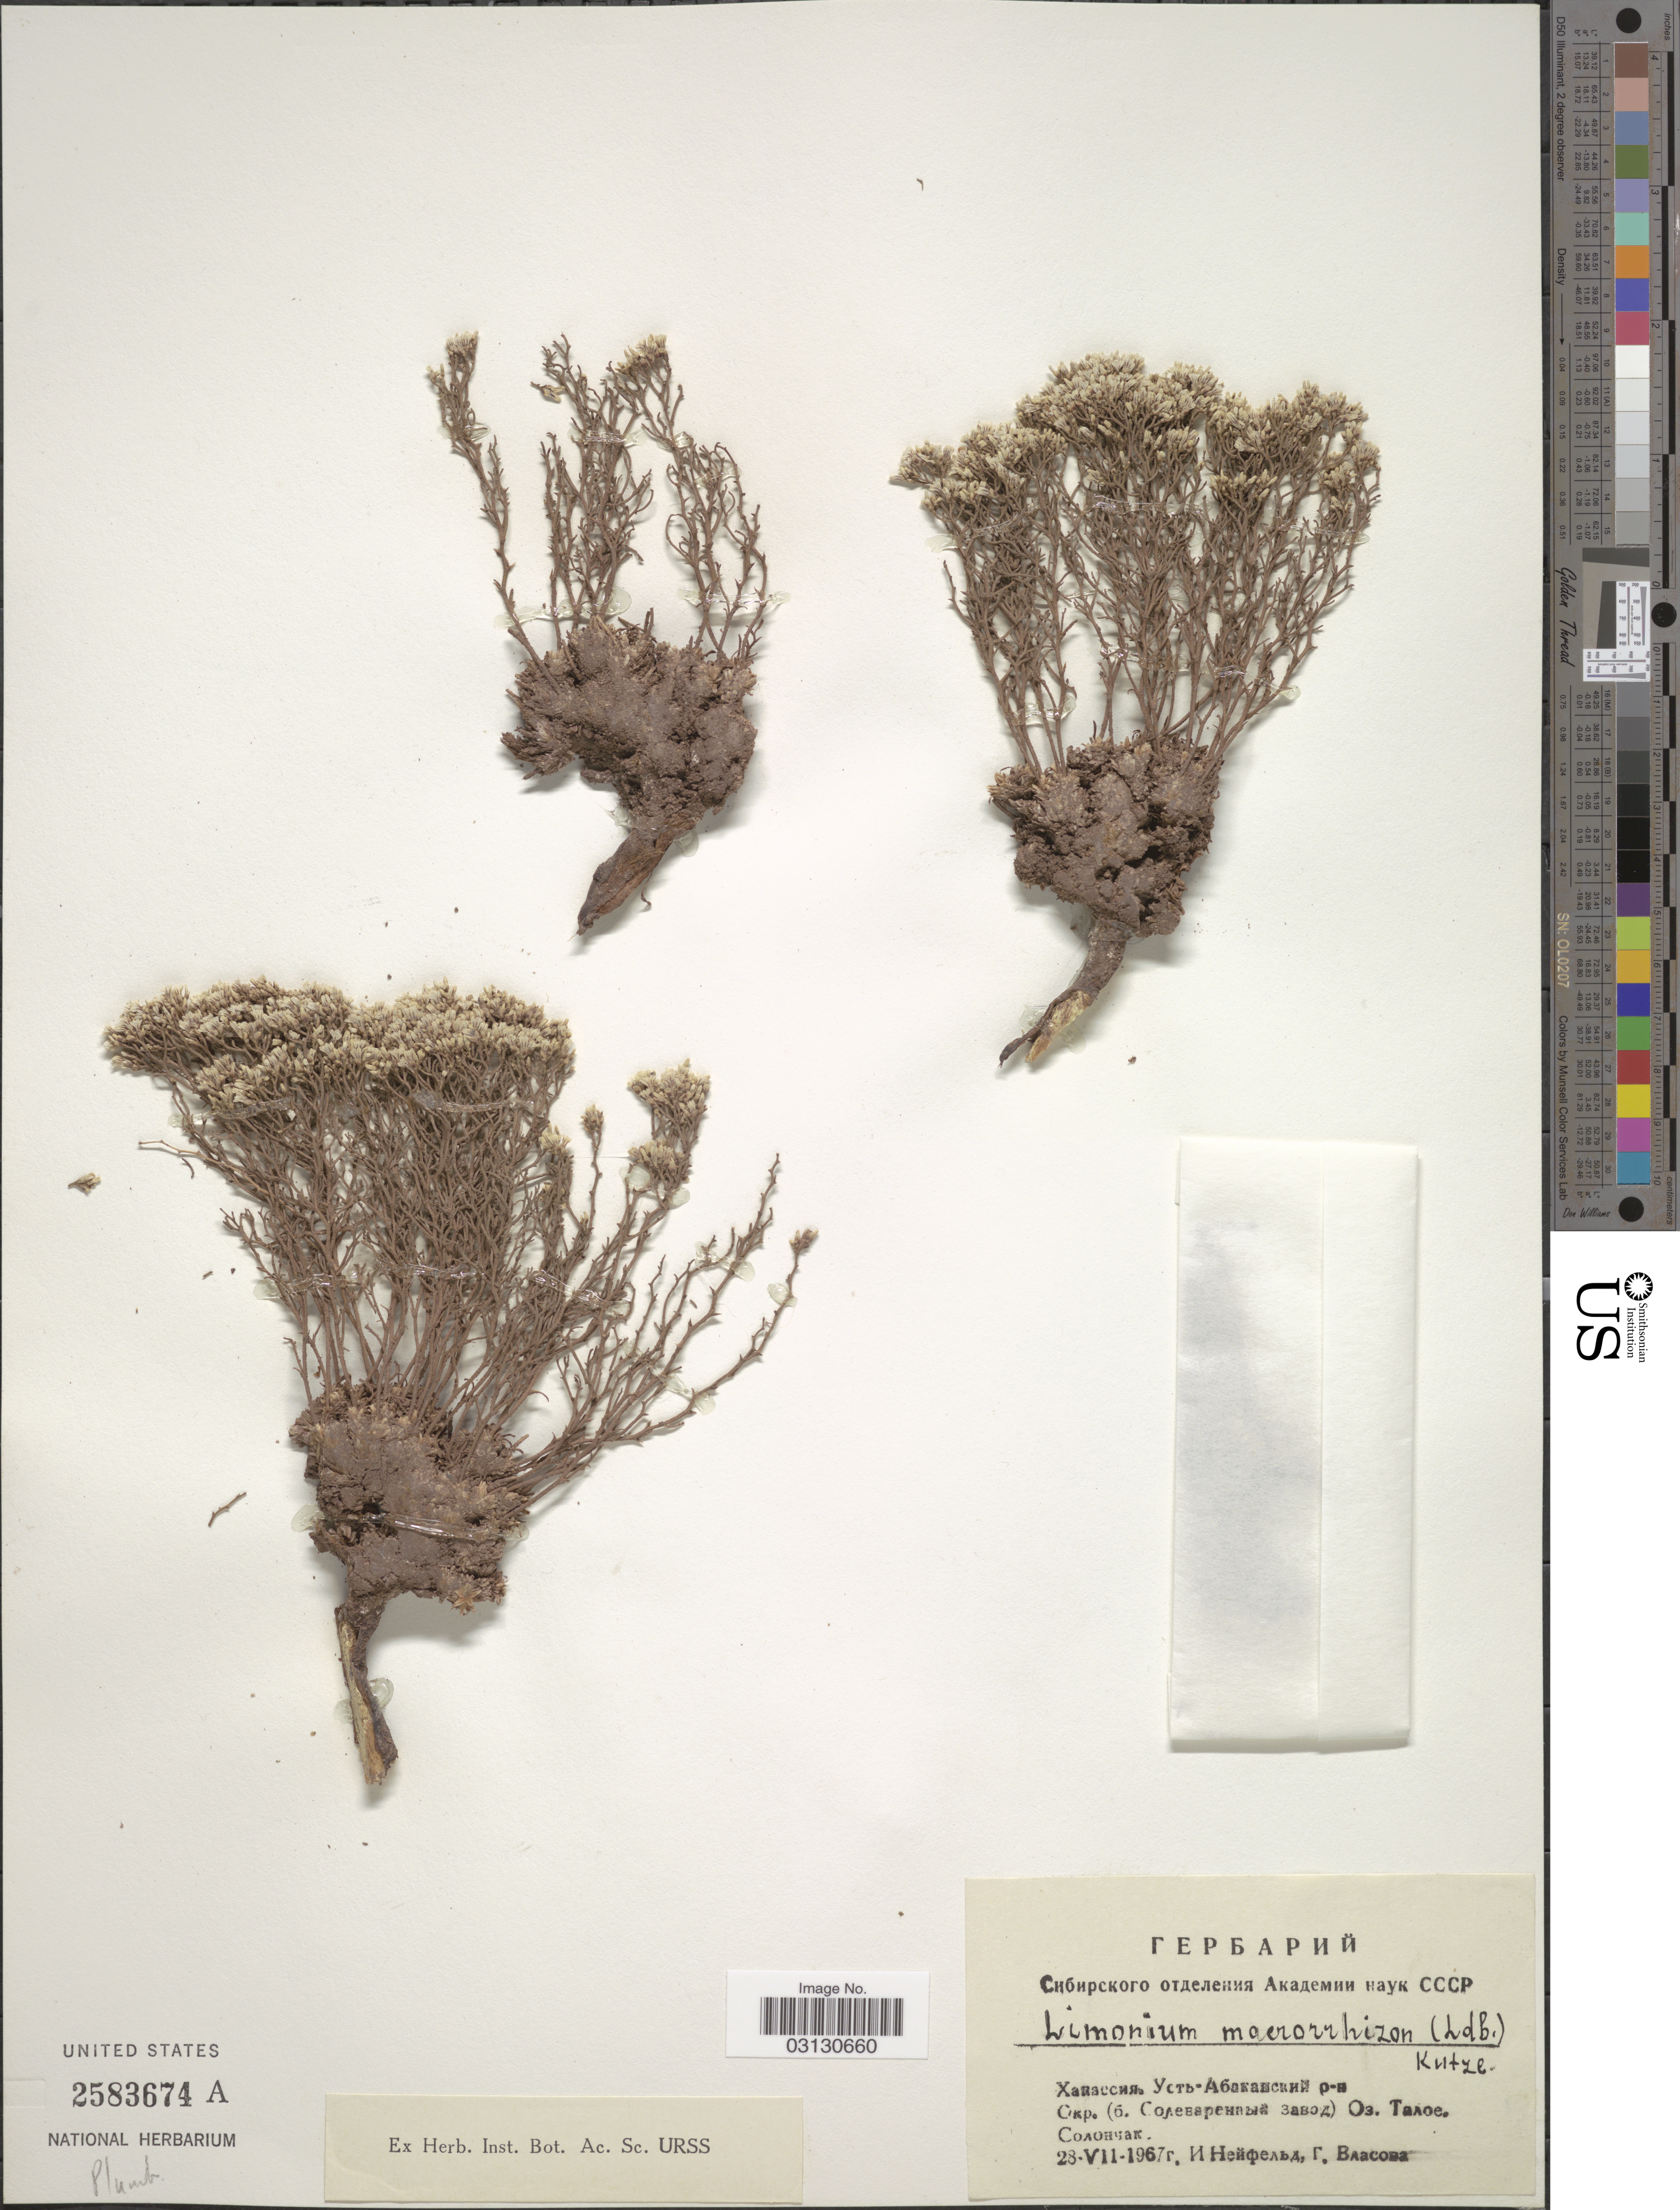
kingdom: Plantae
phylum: Tracheophyta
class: Magnoliopsida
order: Caryophyllales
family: Plumbaginaceae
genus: Limonium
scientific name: Limonium macrorhizon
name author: Kuntze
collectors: I. Neifeld & G. Vlasova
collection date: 1967-07-28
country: Russian Federation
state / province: Khakassia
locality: Ust-Abakanskiy Rayon, Lake Taloye.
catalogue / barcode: US 2583674A